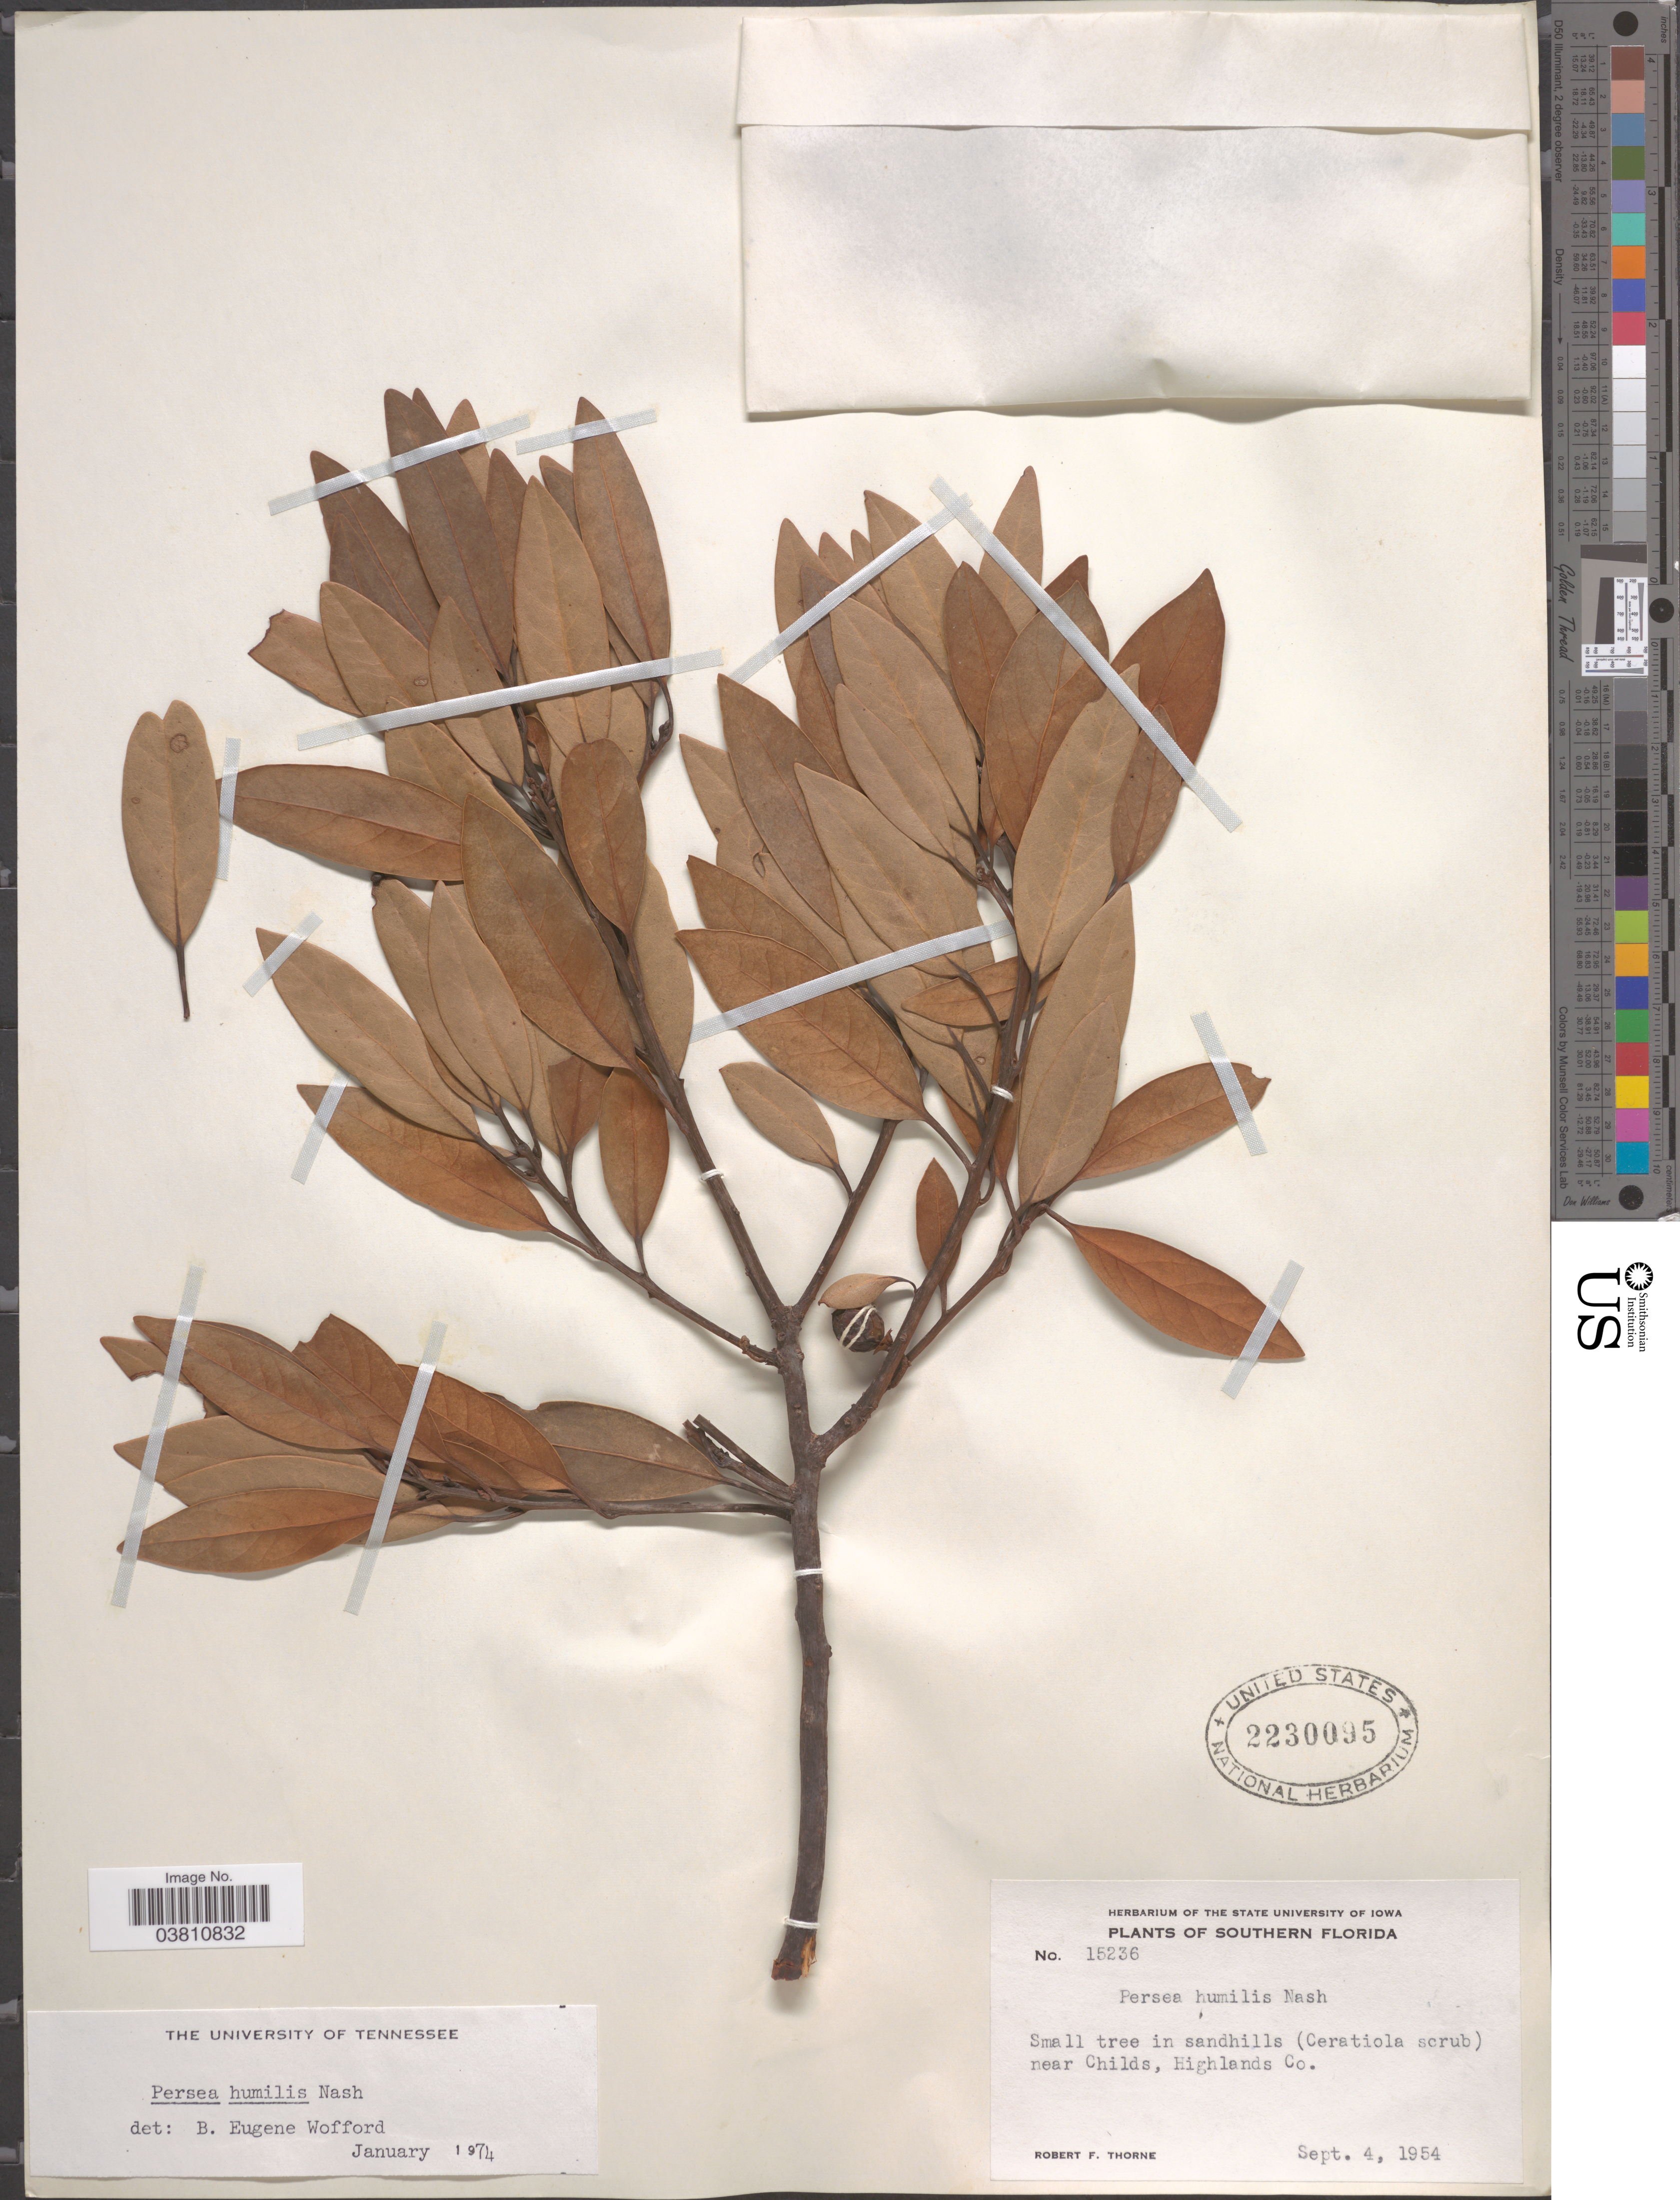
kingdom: Plantae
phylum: Tracheophyta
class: Magnoliopsida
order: Laurales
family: Lauraceae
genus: Persea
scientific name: Persea humilis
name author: Nash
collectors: R. F. Thorne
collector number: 15236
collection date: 1954-09-04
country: United States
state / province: Florida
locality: Southern Florida. Near Childs, Highlands Co.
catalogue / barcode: US 2230095